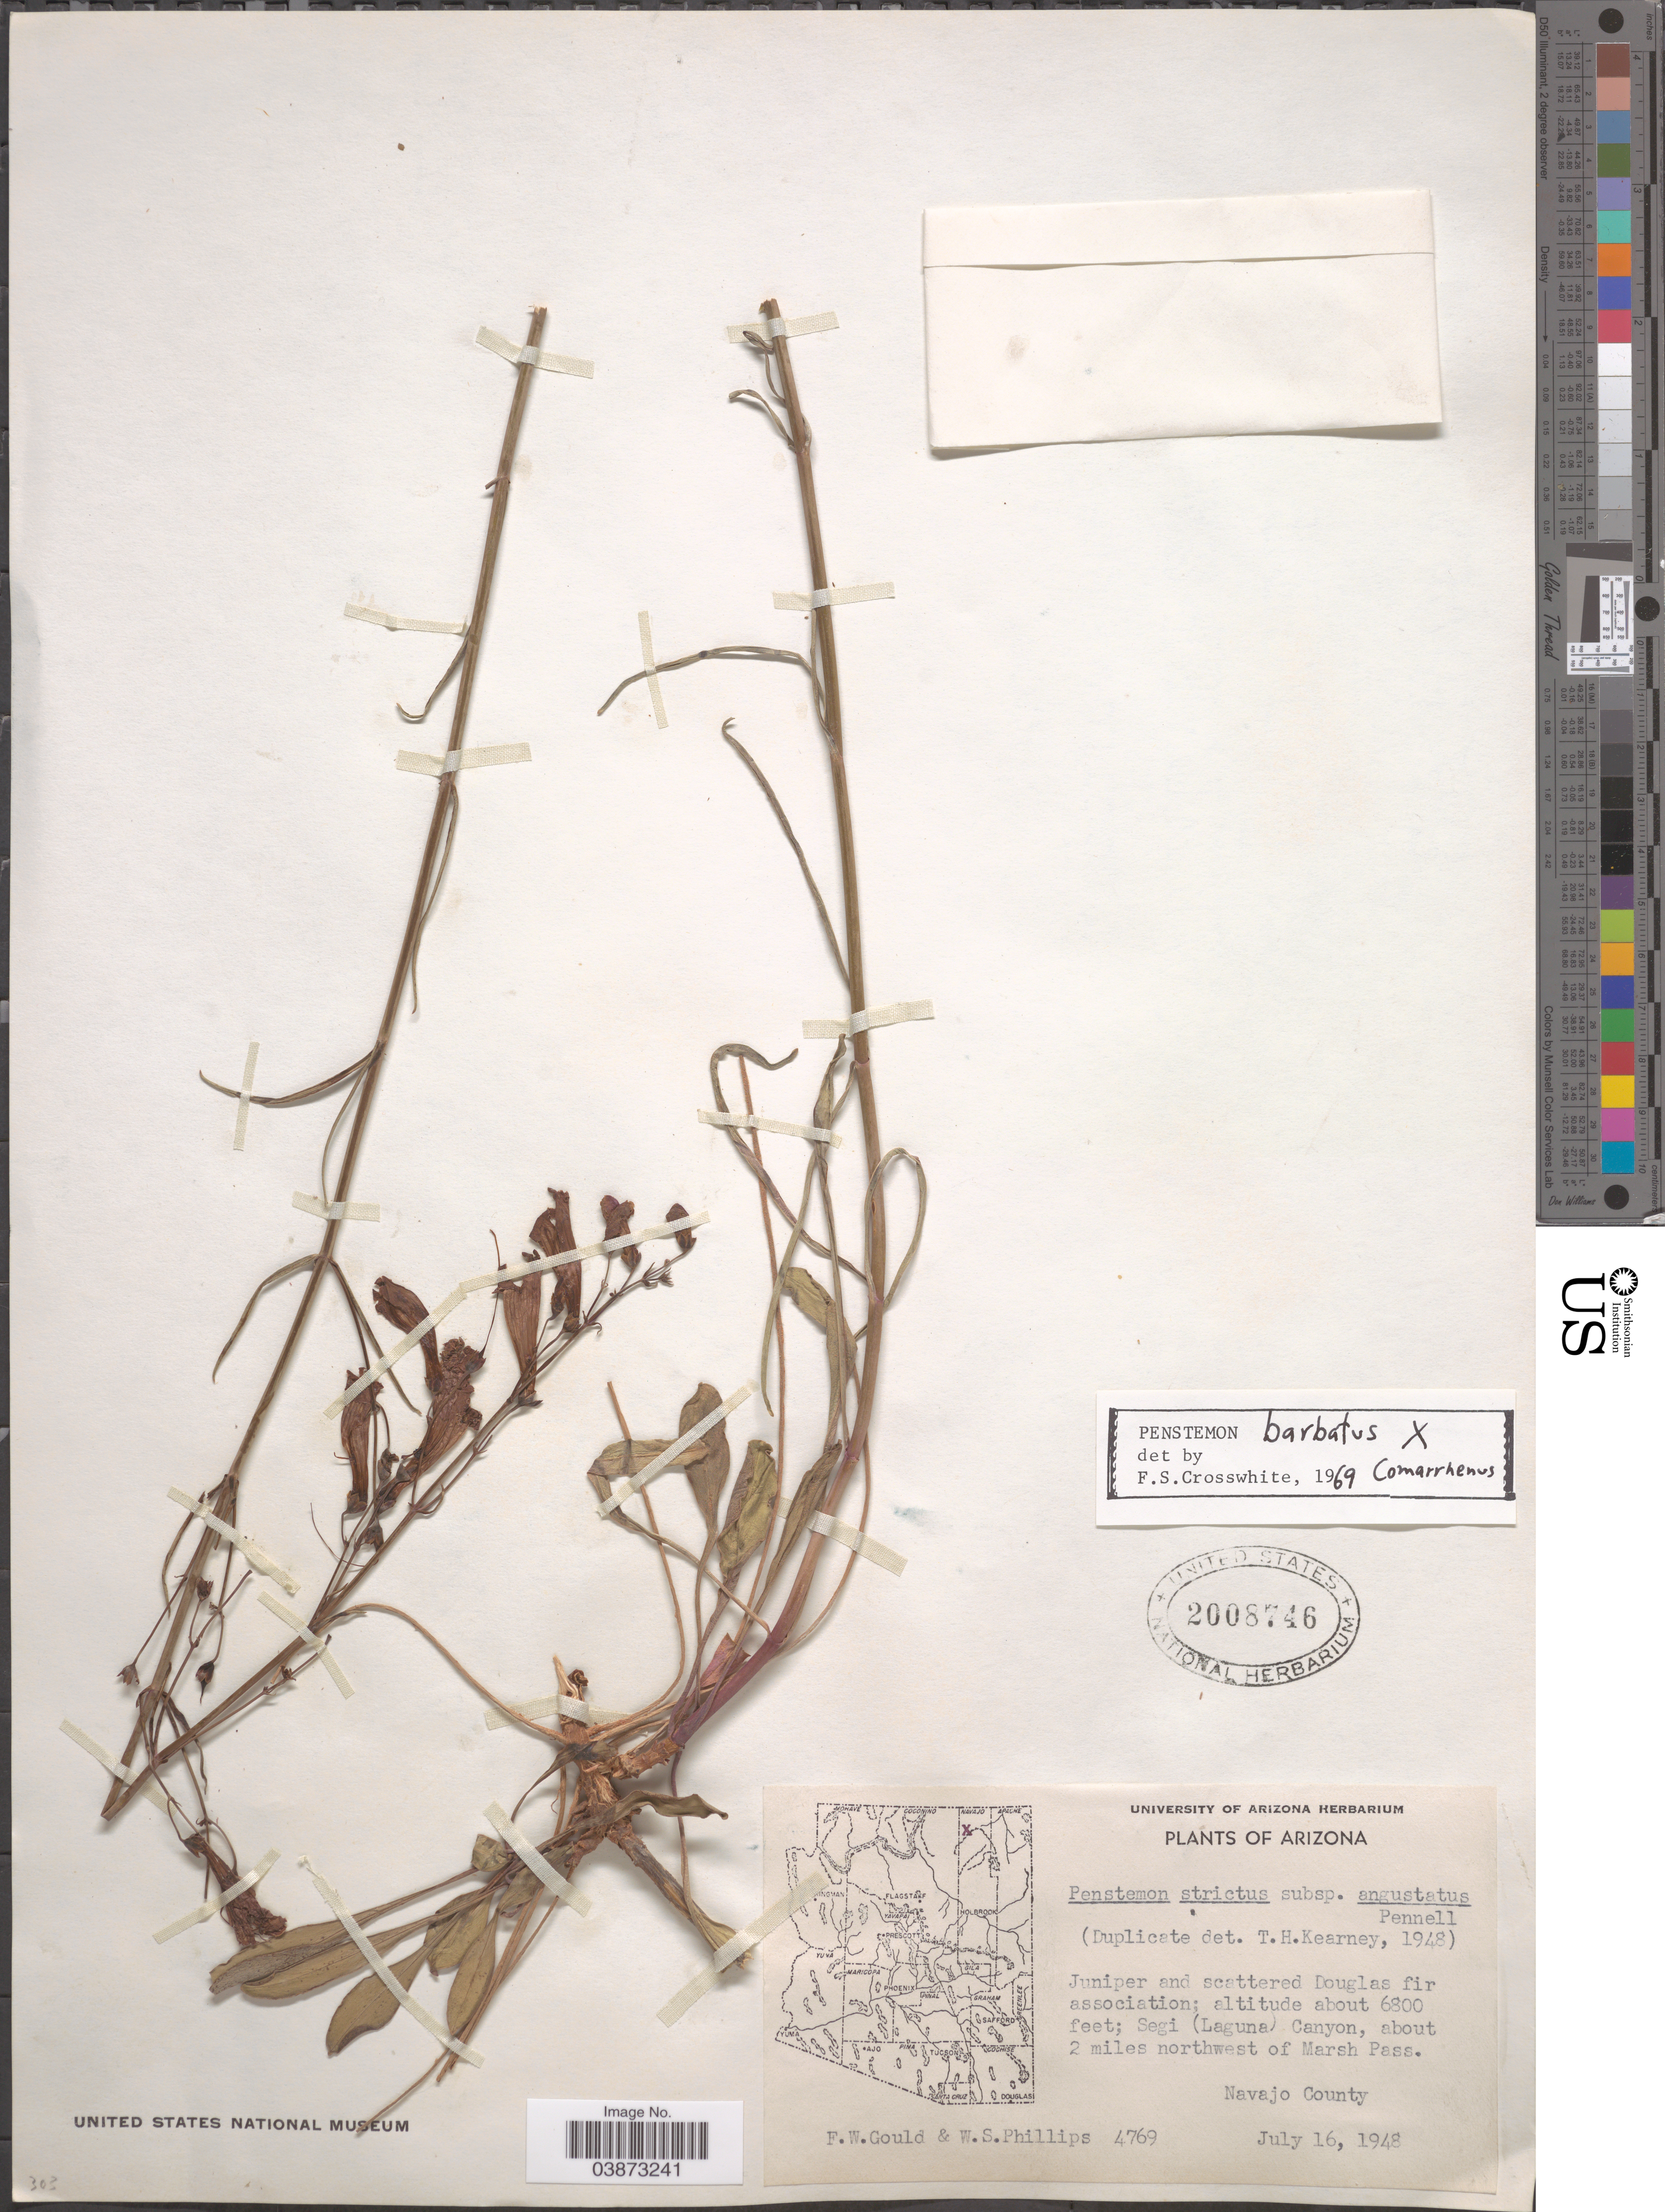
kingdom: Plantae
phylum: Tracheophyta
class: Magnoliopsida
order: Lamiales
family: Plantaginaceae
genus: Penstemon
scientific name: Penstemon barbatus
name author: (Cav.) Roth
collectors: F. W. Gould & W. S. Phillips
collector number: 4769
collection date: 1948-07-16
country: United States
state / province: Arizona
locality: Segi (Laguna) Canyon, about 2 miles northwest of Marsh Pass. Navajo County.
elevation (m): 2073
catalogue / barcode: US 2008746